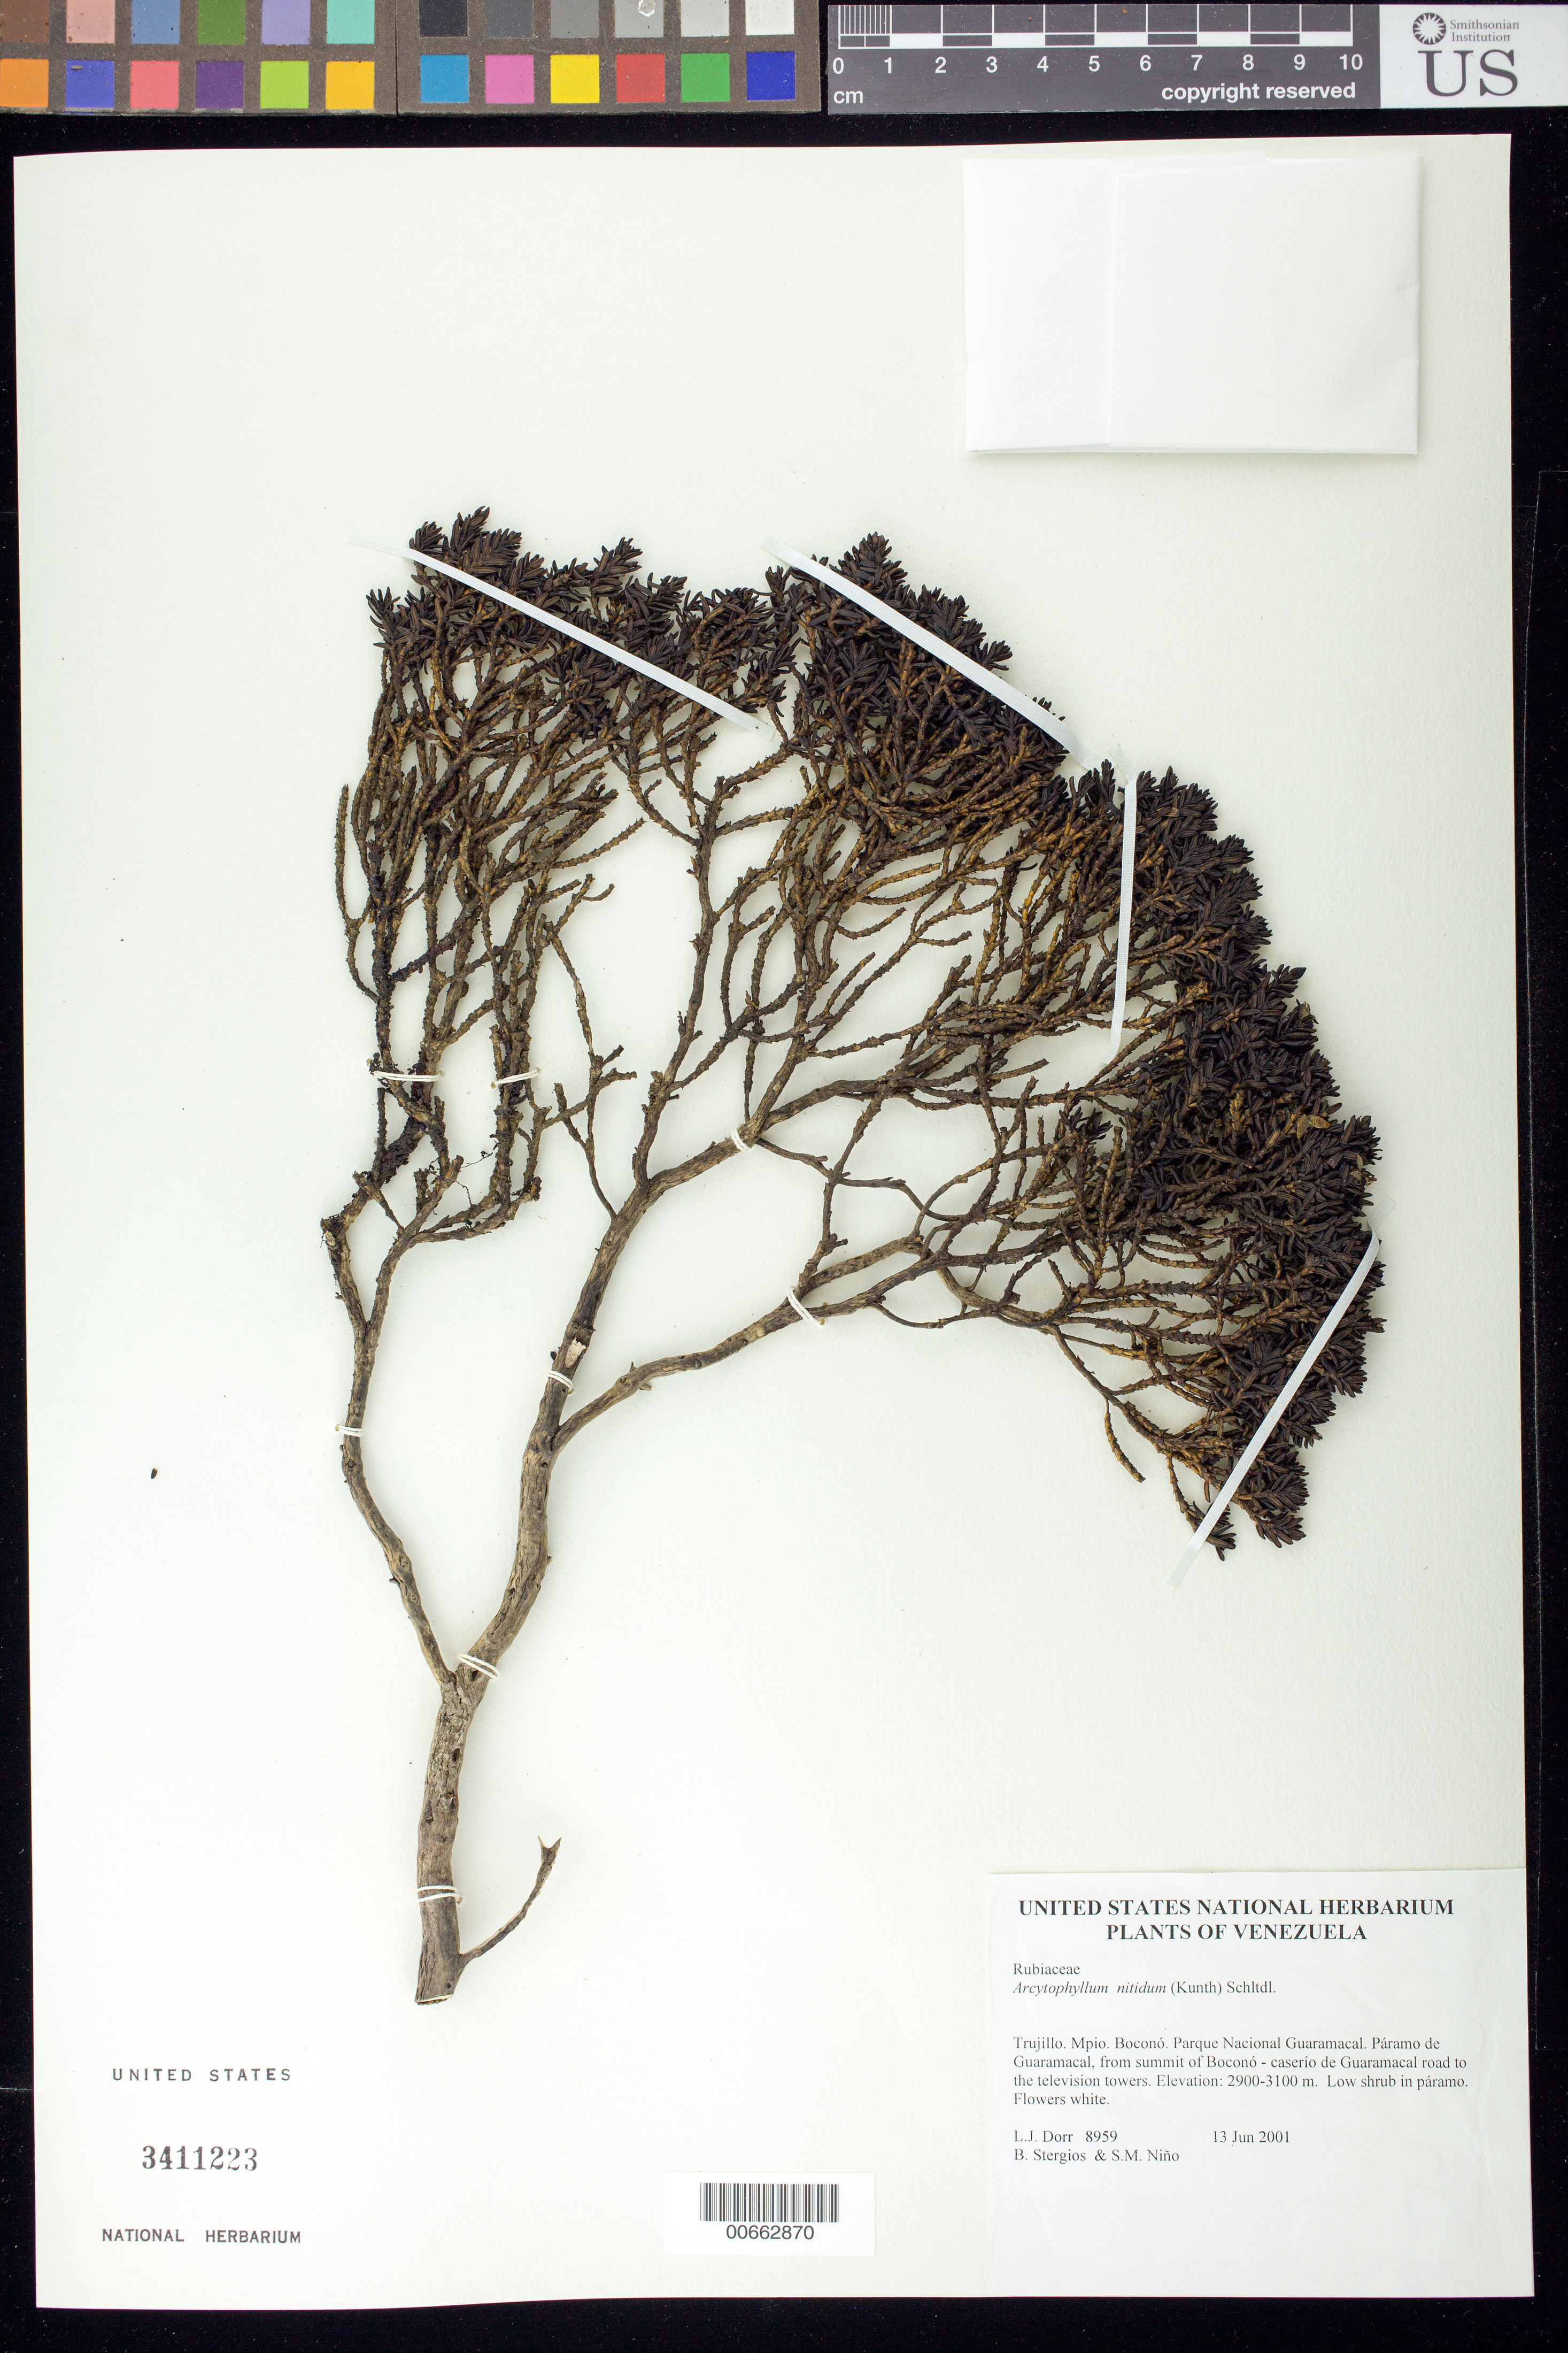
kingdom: Plantae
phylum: Tracheophyta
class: Magnoliopsida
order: Gentianales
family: Rubiaceae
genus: Arcytophyllum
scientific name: Arcytophyllum nitidum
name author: (Kunth) Schltdl.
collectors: L. J. Dorr, B. G. Stergios & S. M. Niño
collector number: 8959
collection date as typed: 13 Jun 2001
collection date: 2001-06-13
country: Venezuela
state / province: Trujillo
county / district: Boconó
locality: Parque Nacional Guaramacal. Páramo de Guaramacal, from summit of Boconó-caserío de Guaramacal road to the television towers.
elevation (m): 2900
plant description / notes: MO, PORT, US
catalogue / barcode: US 3411223